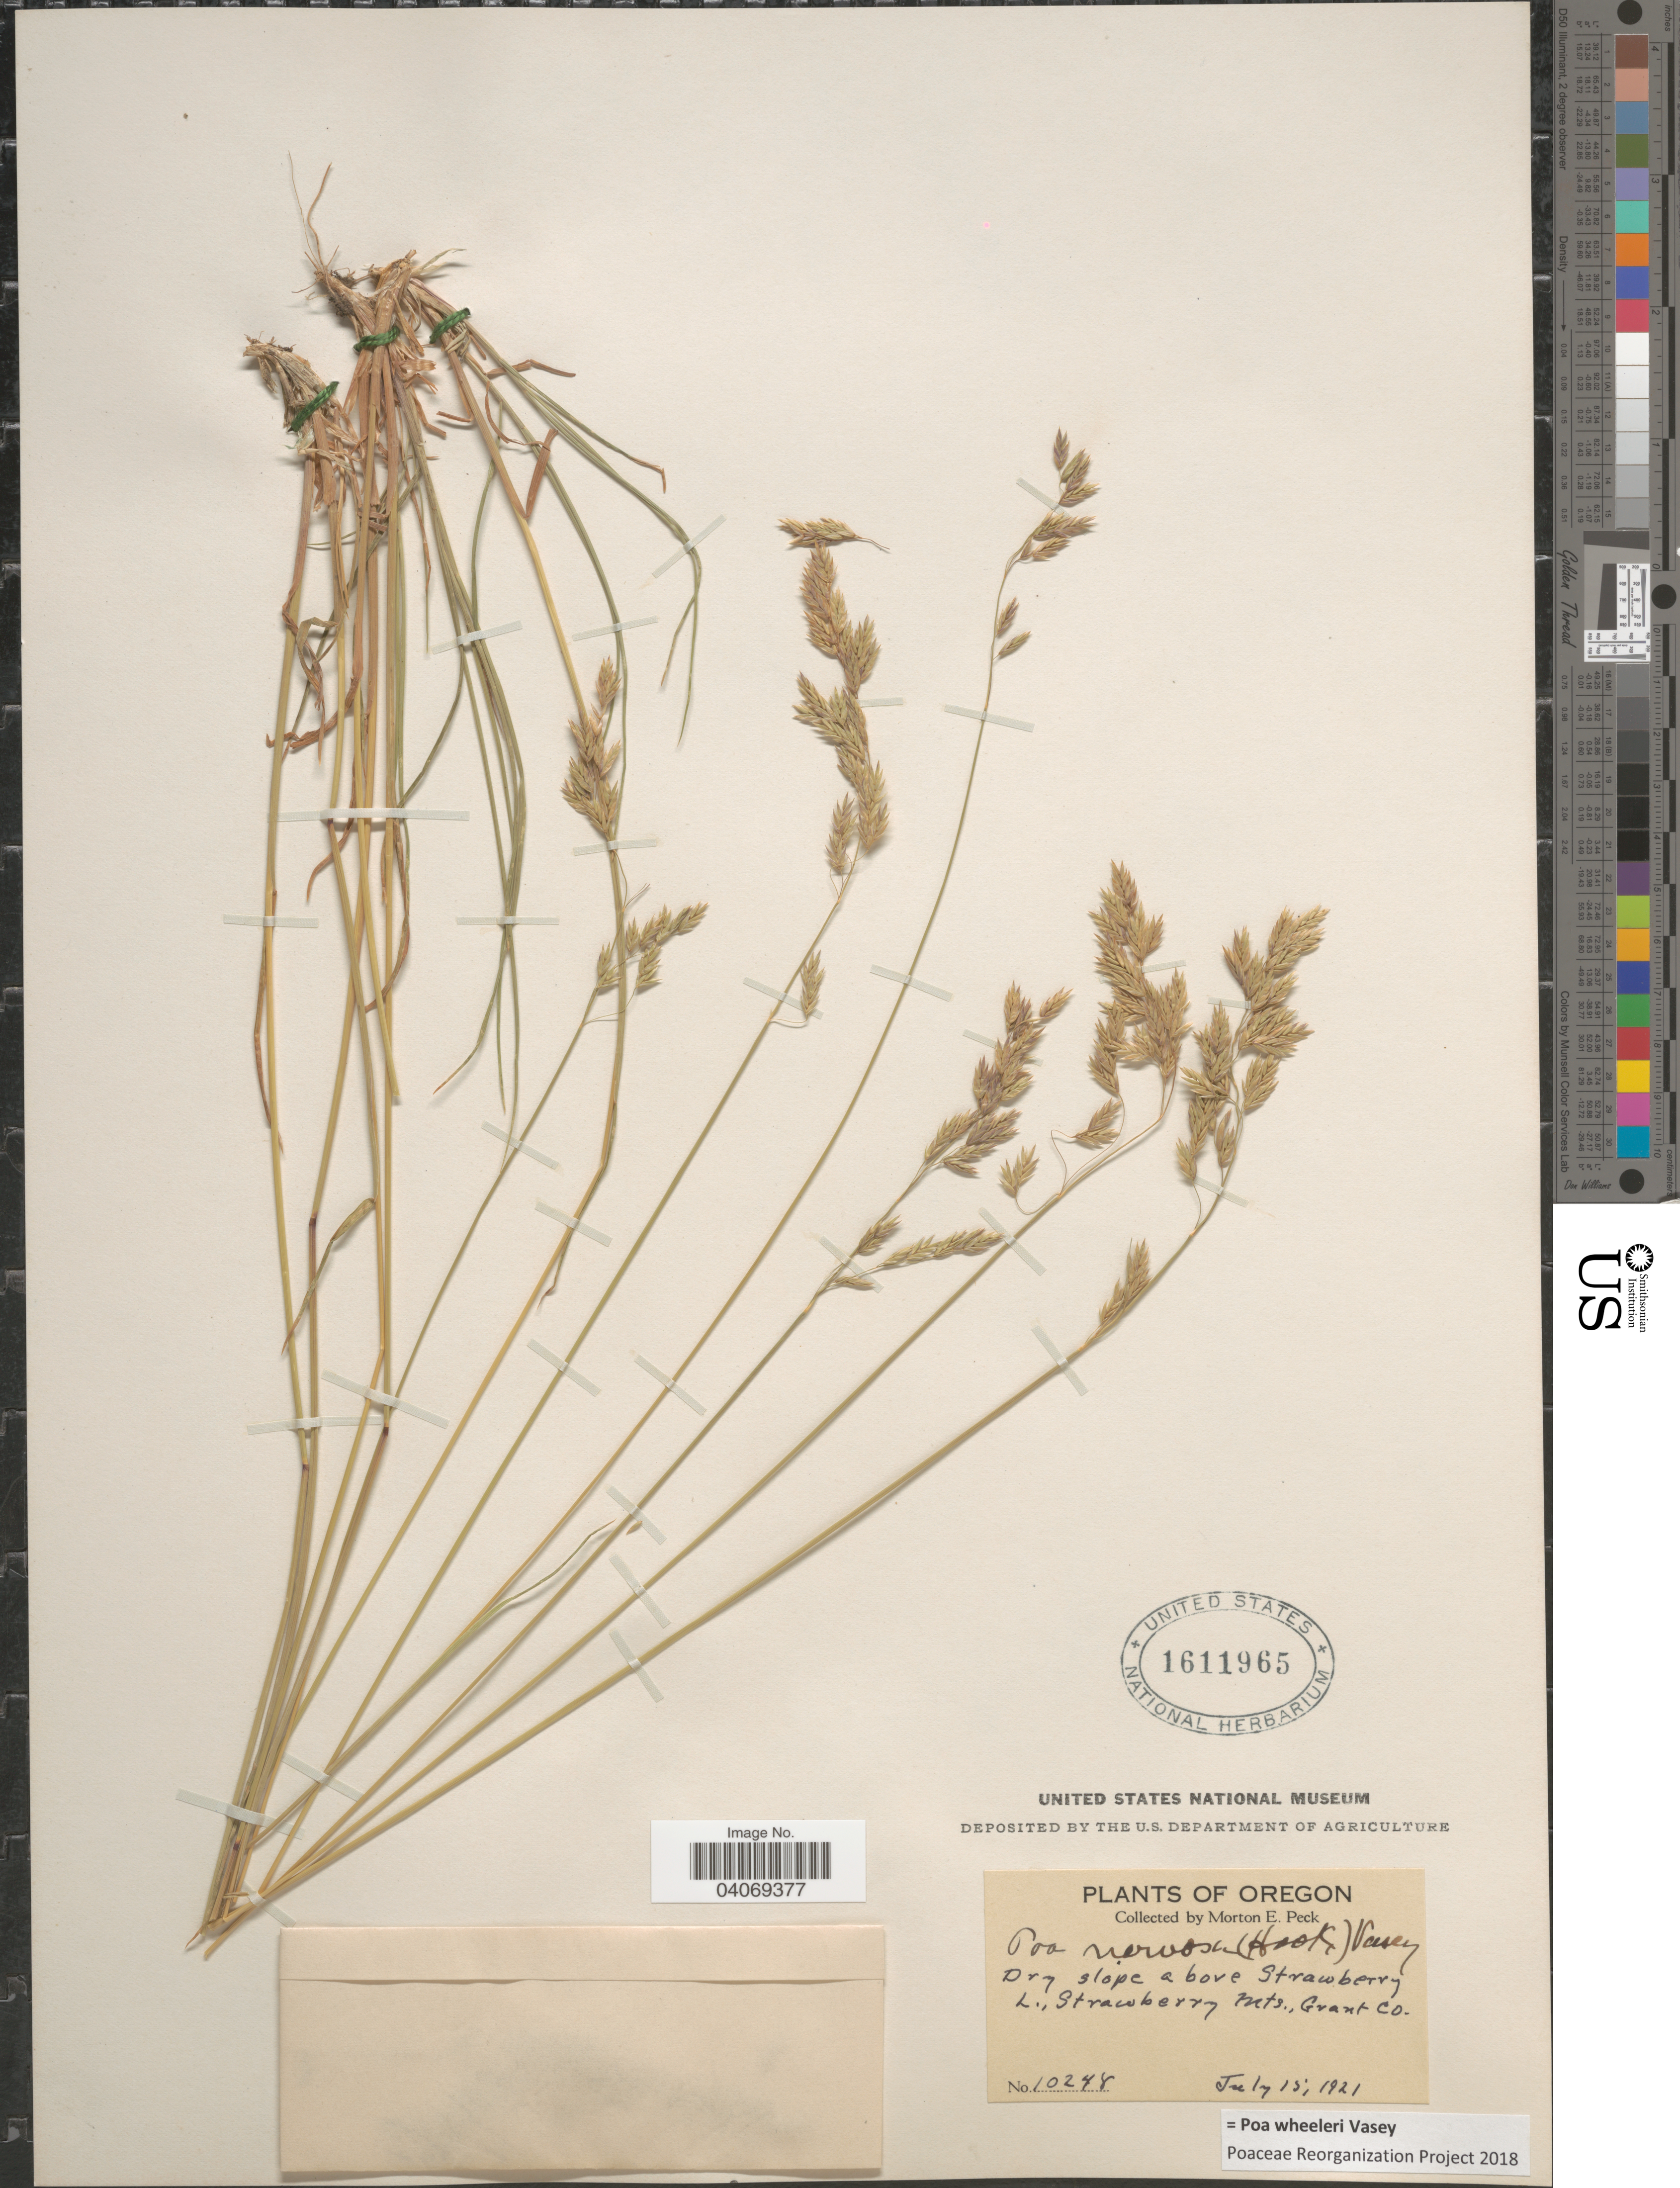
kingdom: Plantae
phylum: Tracheophyta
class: Liliopsida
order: Poales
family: Poaceae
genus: Poa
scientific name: Poa wheeleri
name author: Vasey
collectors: M. E. Peck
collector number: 10248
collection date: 1921-07-15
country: United States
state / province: Oregon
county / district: Grant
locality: Dry slope above Strawberry L., Strawberry Mts., Grant Co.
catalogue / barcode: US 1611965